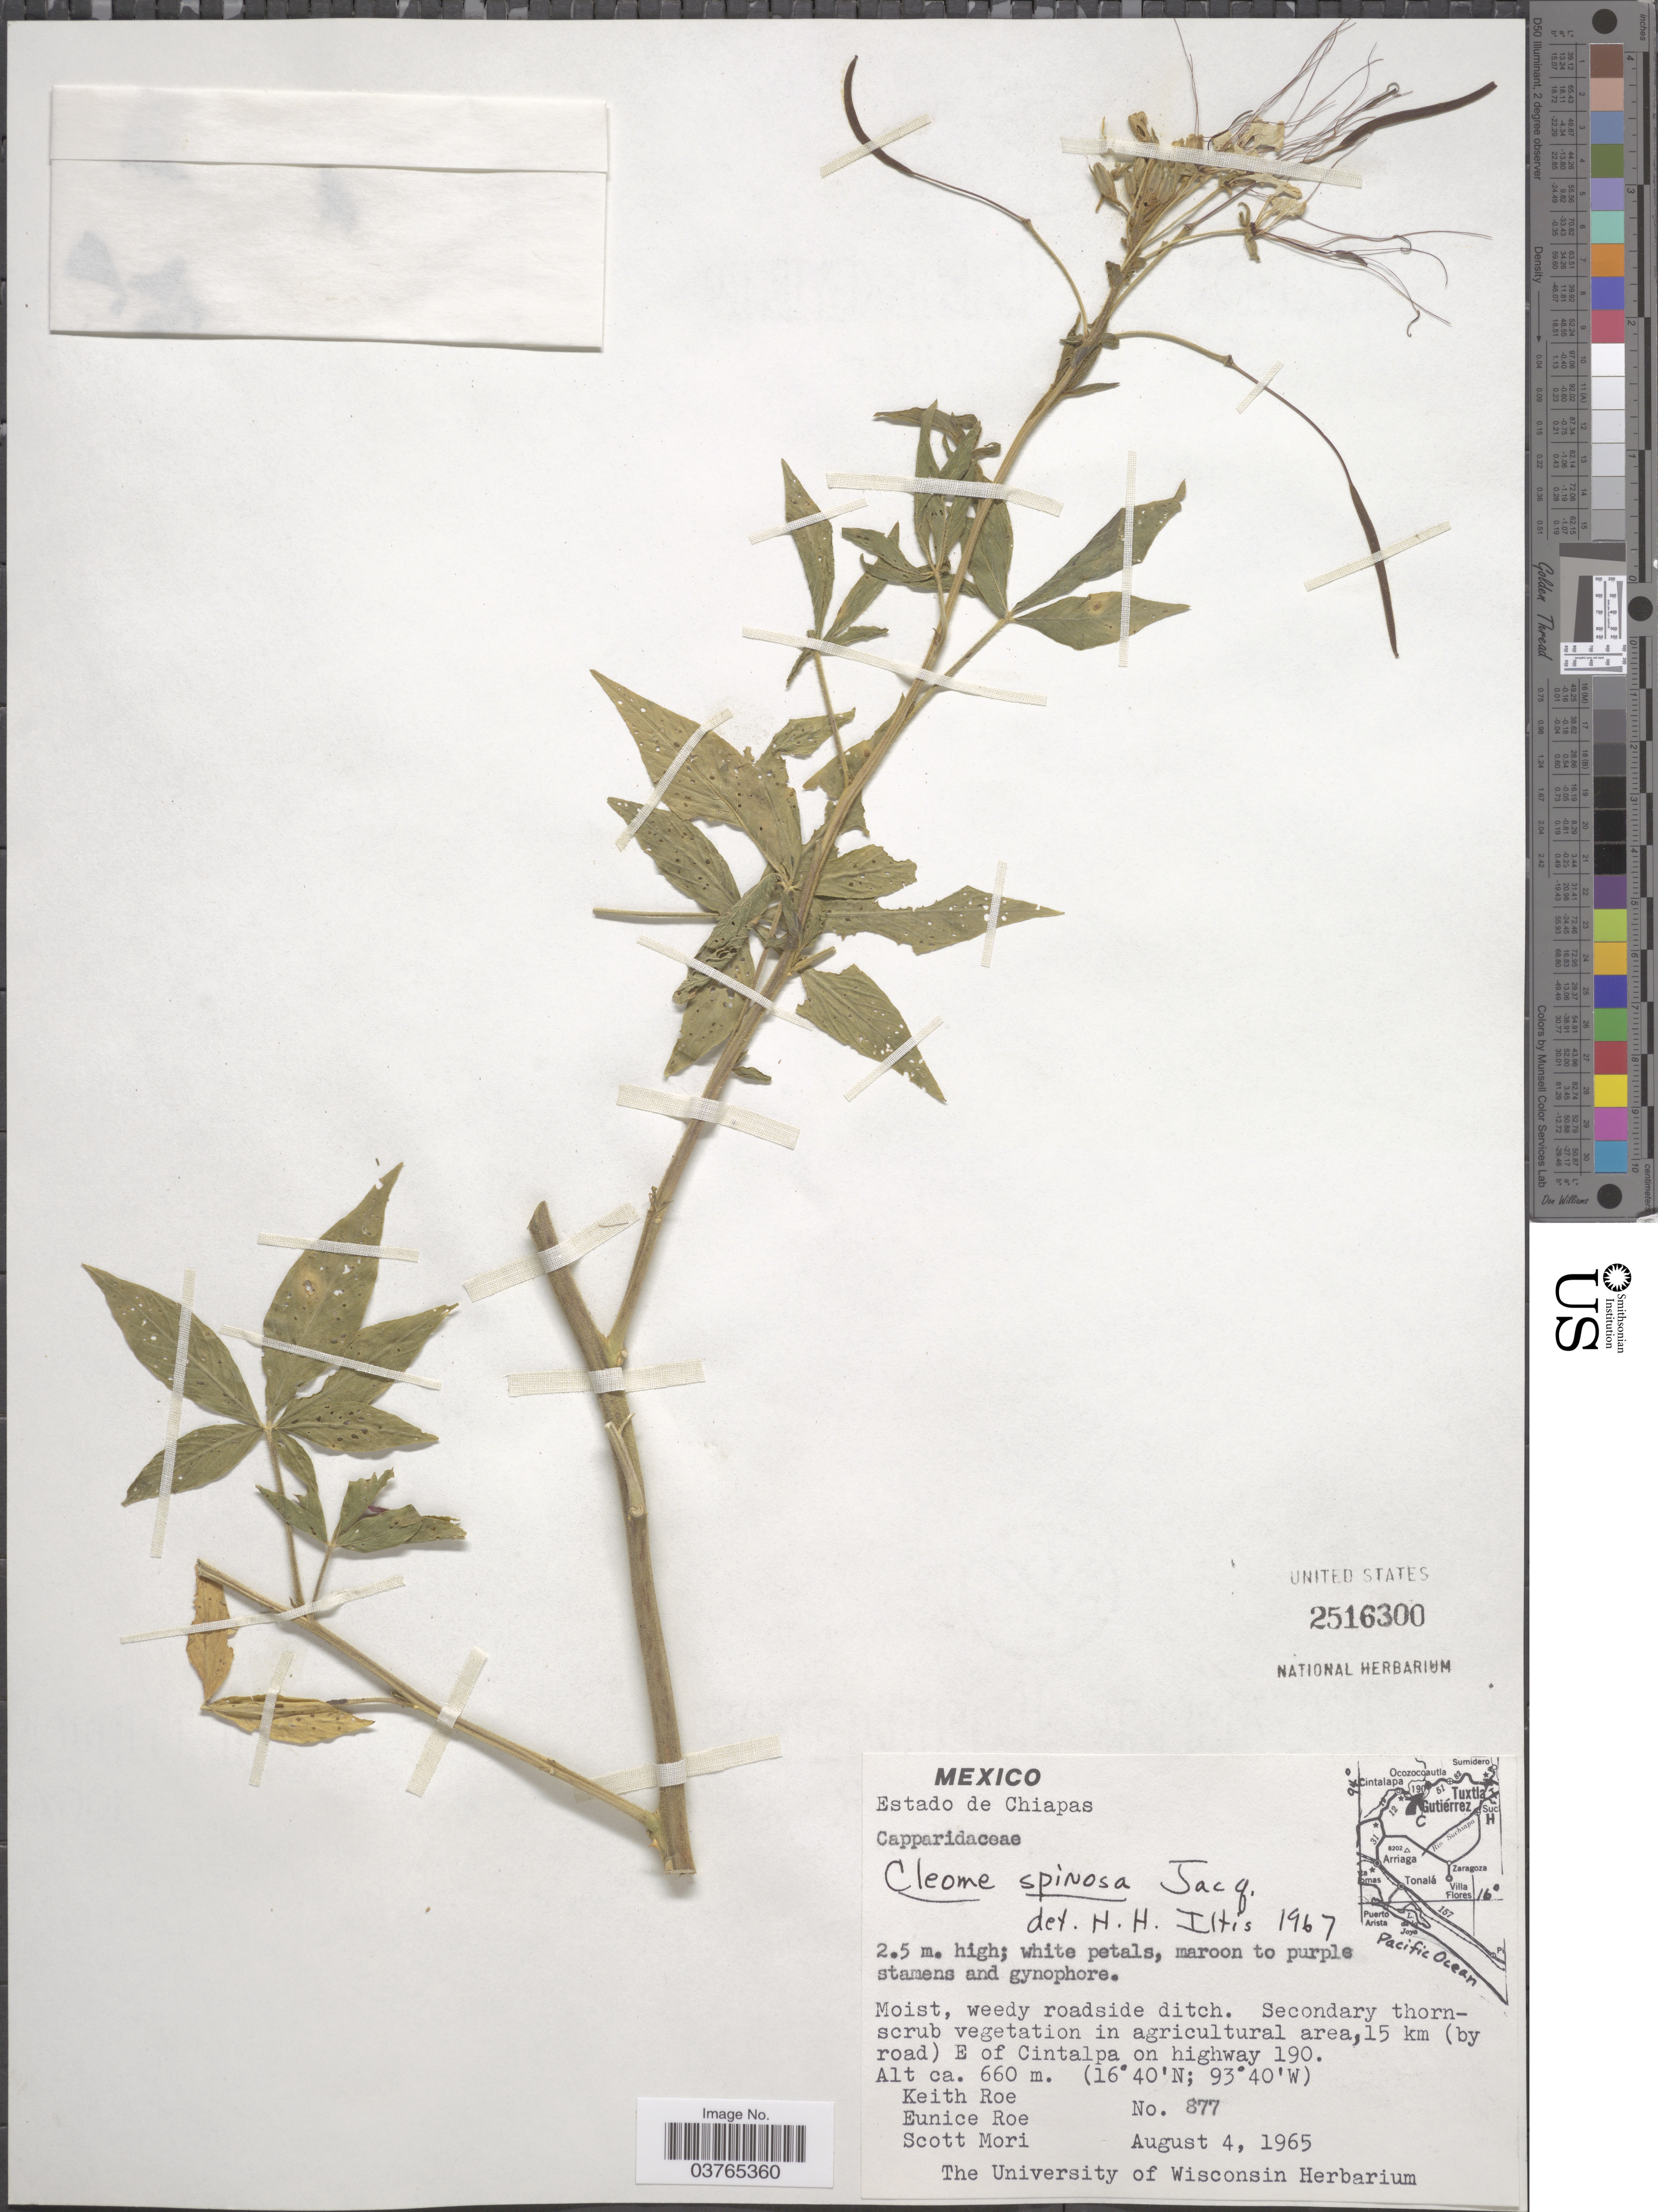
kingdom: Plantae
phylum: Tracheophyta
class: Magnoliopsida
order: Brassicales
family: Cleomaceae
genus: Tarenaya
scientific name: Tarenaya spinosa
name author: (Jacq.) Raf.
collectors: K. E. Roe, E. Roe & S. Mori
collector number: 877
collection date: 1965-08-04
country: Mexico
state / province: Chiapas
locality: Estado de Chiapas. Secondary thorn-scrub vegetation in agricultural area, 15 km (by road) E of Cintalpa on highway 190.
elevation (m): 660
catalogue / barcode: US 2516300